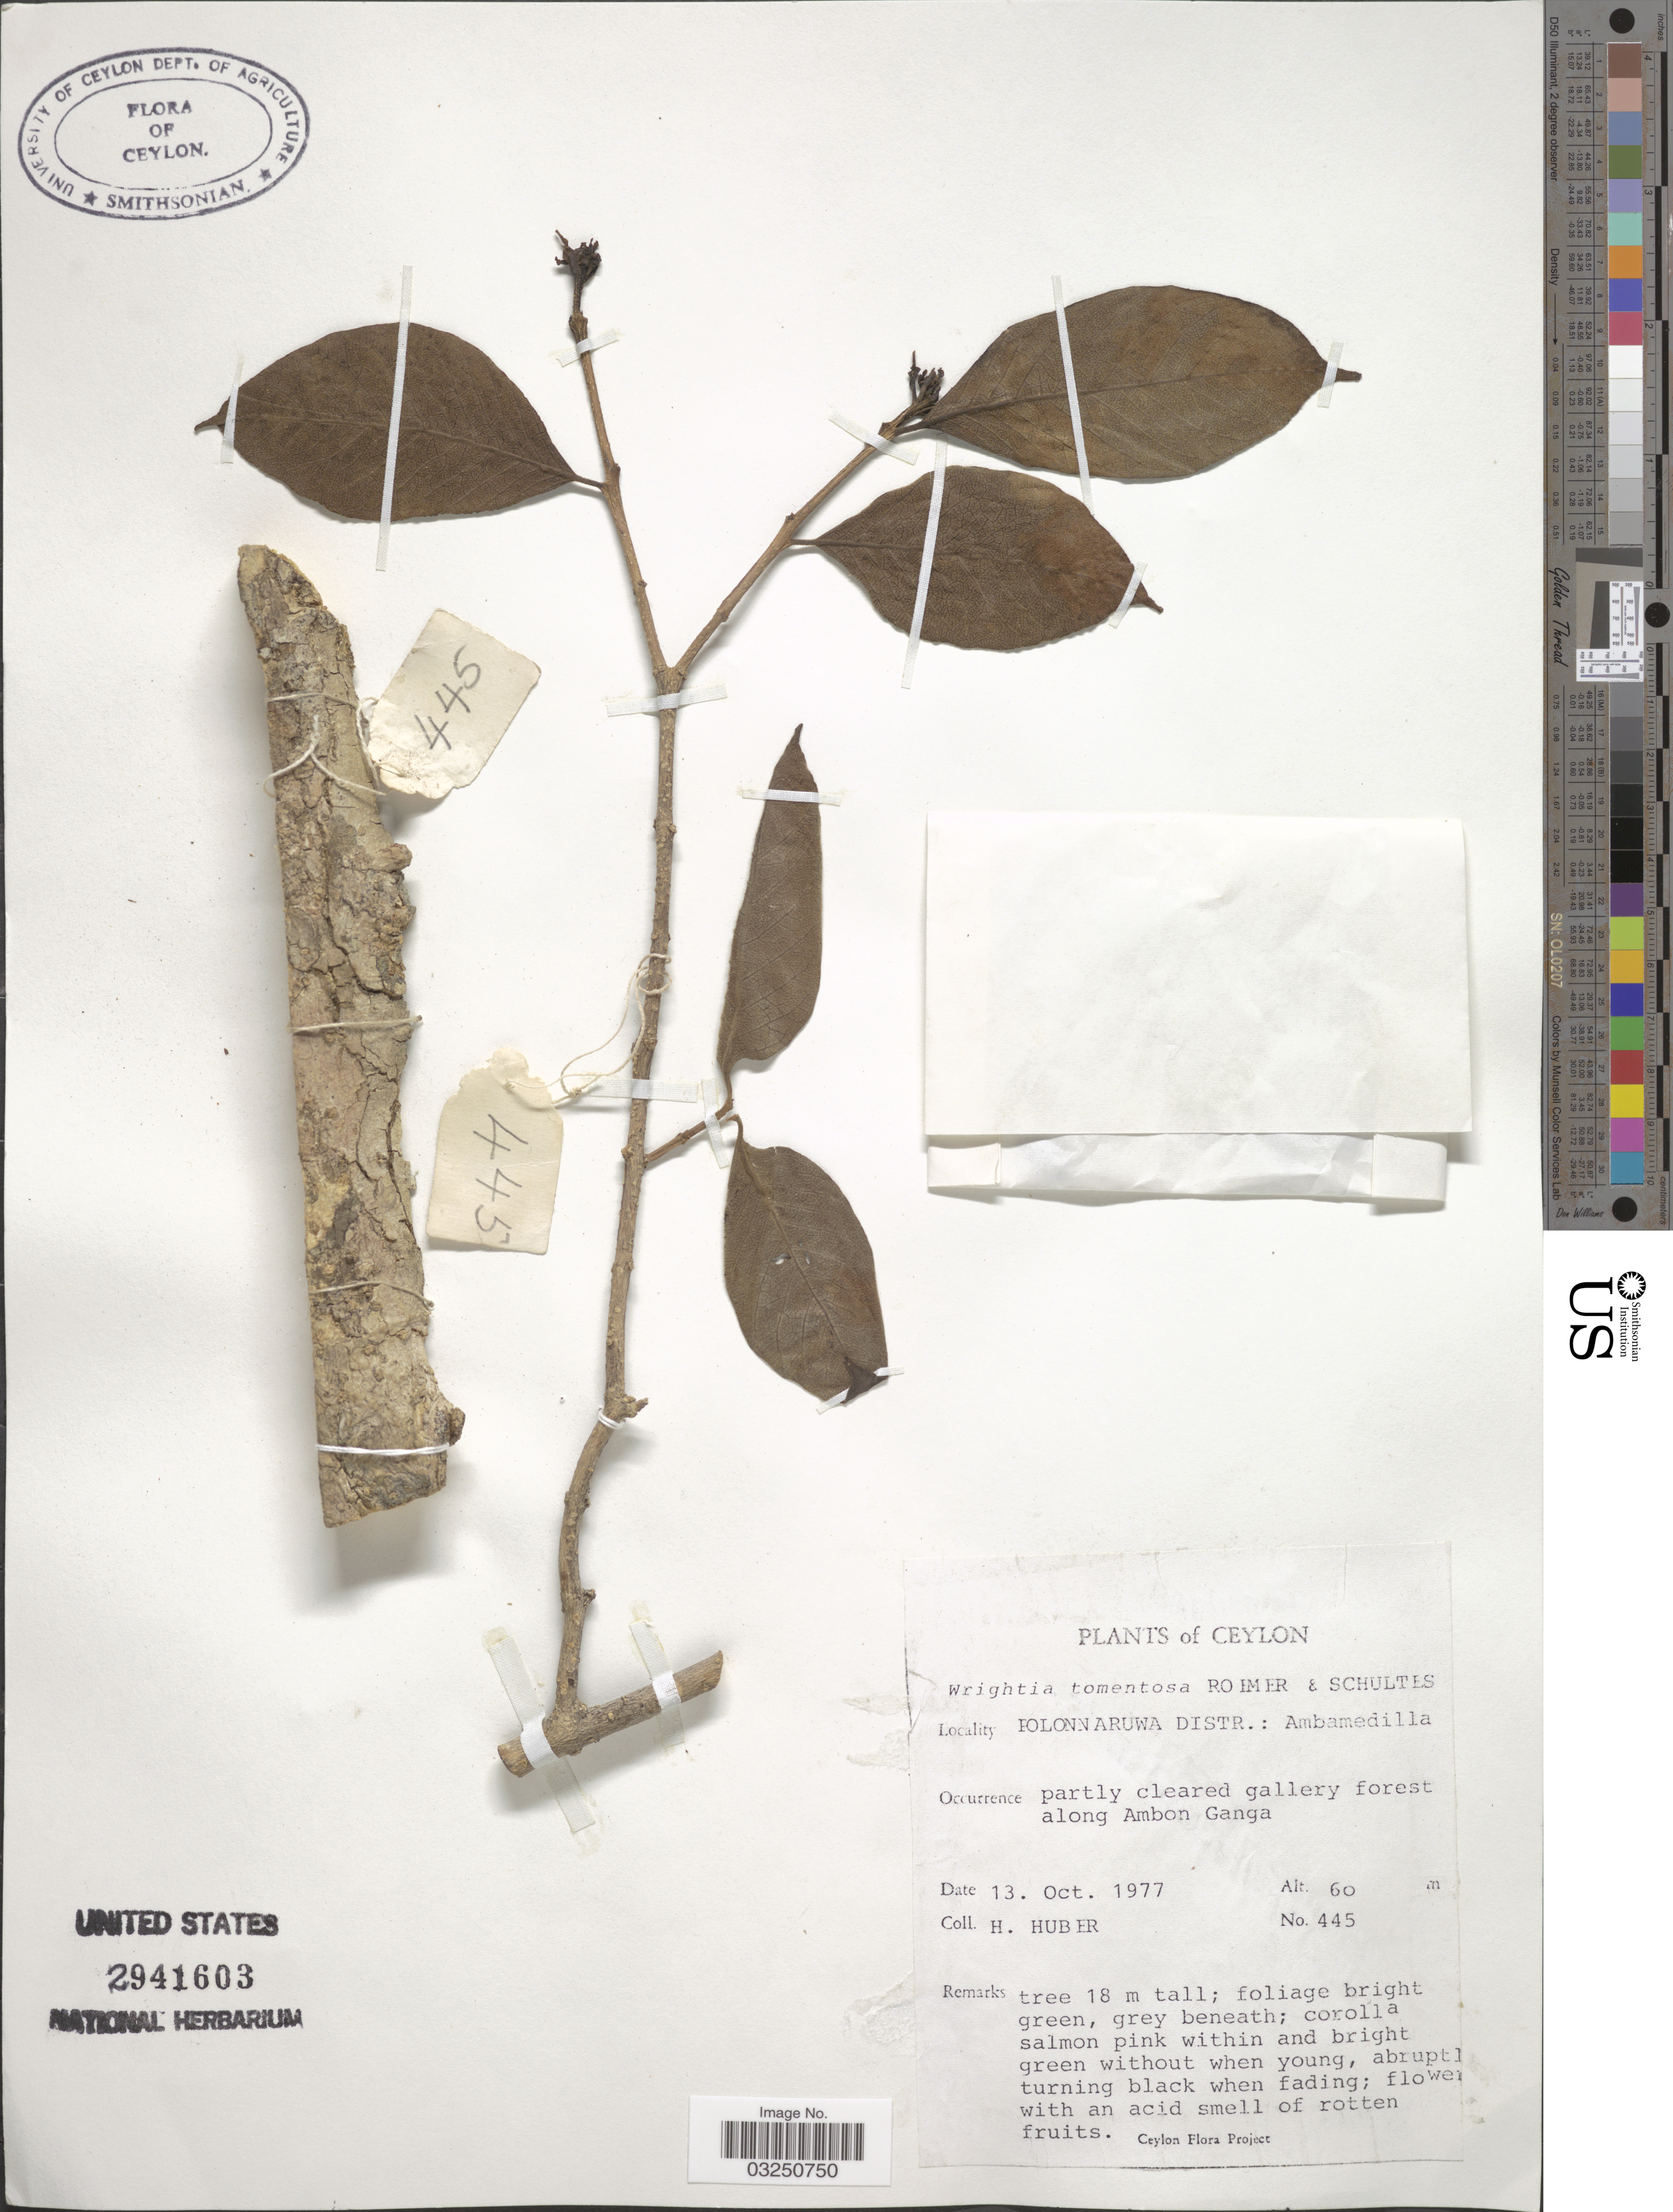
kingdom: Plantae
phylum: Tracheophyta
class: Magnoliopsida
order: Gentianales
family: Apocynaceae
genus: Wrightia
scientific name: Wrightia tomentosa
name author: Roem. & Schult.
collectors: H. Huber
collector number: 445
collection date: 1977-10-13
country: Sri Lanka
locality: Ceylon. Polonnaruwa Distr.: Ambamedilla. Partly cleared gallery forest along Ambon Ganga.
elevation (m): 60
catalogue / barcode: US 2941603